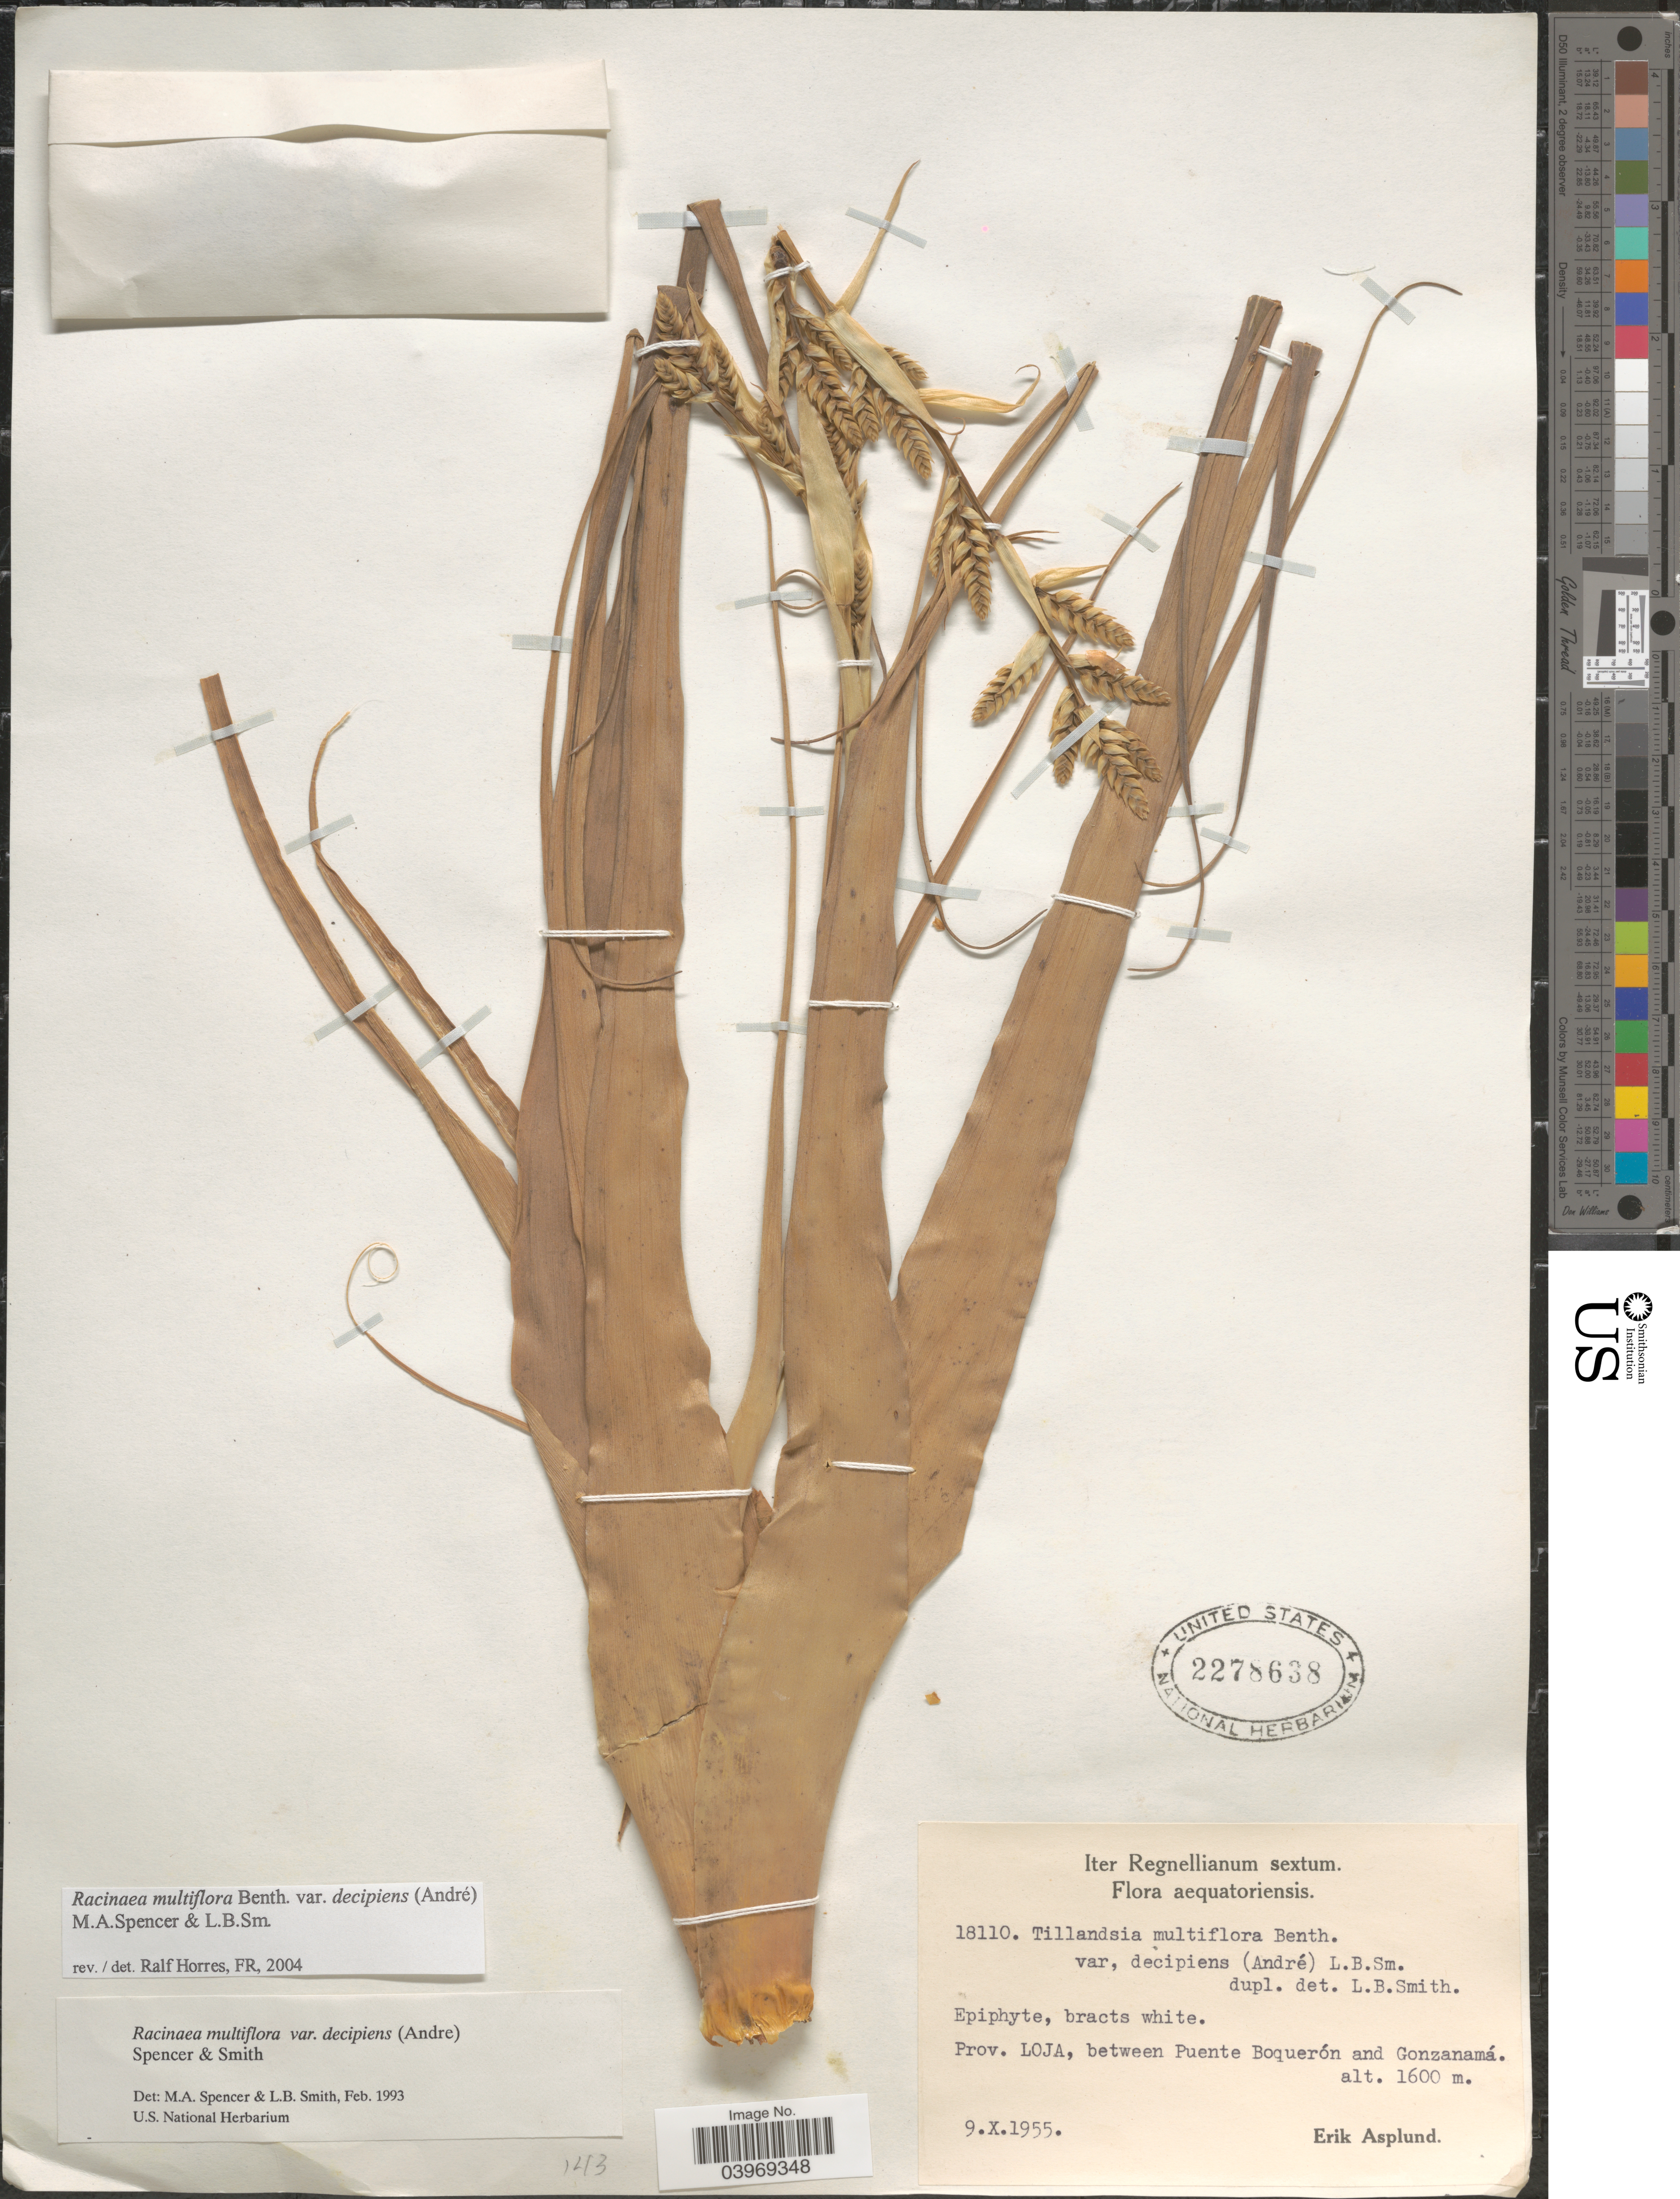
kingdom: Plantae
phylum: Tracheophyta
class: Liliopsida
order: Poales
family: Bromeliaceae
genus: Racinaea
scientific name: Racinaea multiflora var. decipiens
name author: (André) M.A. Spencer & L.B. Sm.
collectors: E. Asplund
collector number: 18110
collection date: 1955-10-09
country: Ecuador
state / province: Loja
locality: Between Puente Boquerón and Gonzanamá.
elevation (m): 1600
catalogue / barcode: US 2278638